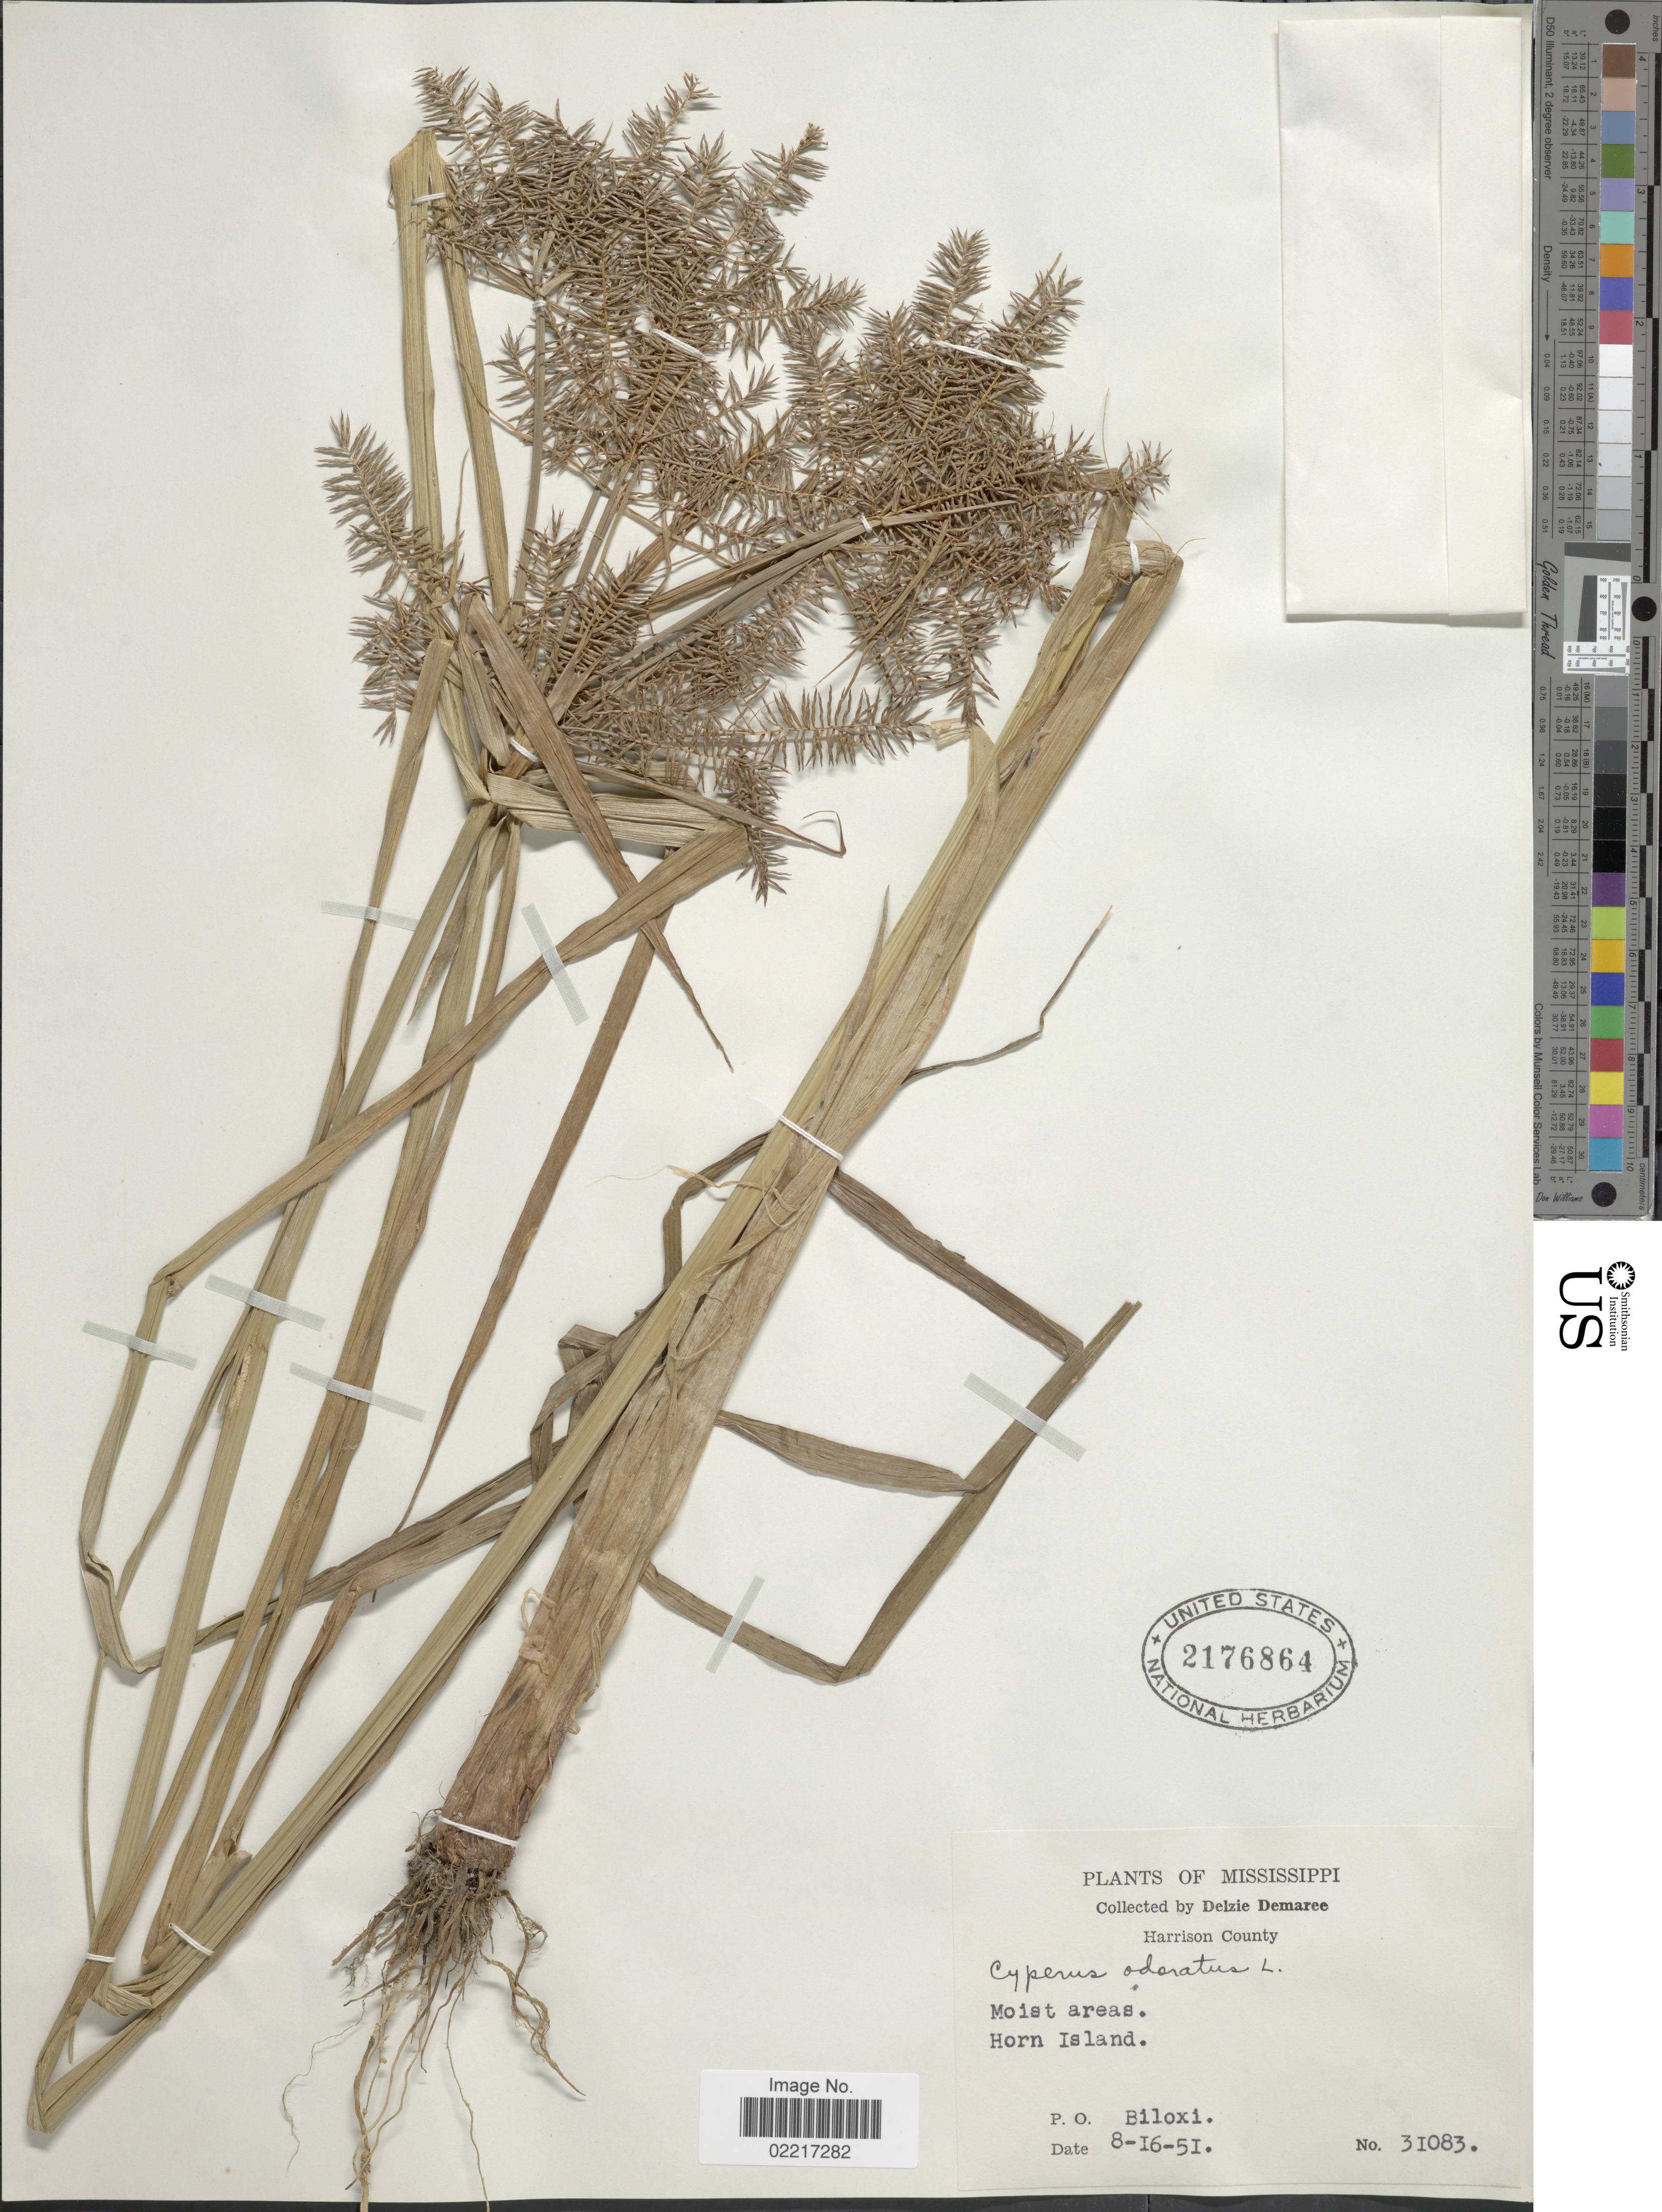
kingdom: Plantae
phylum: Tracheophyta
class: Liliopsida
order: Poales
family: Cyperaceae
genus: Cyperus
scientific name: Cyperus odoratus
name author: L.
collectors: D. Demaree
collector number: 31083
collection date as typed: Transcribed d/m/y: 16/8/51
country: United States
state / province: Mississippi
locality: Harrison County, Horn Island, P.O. Biloxi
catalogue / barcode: US 2176864